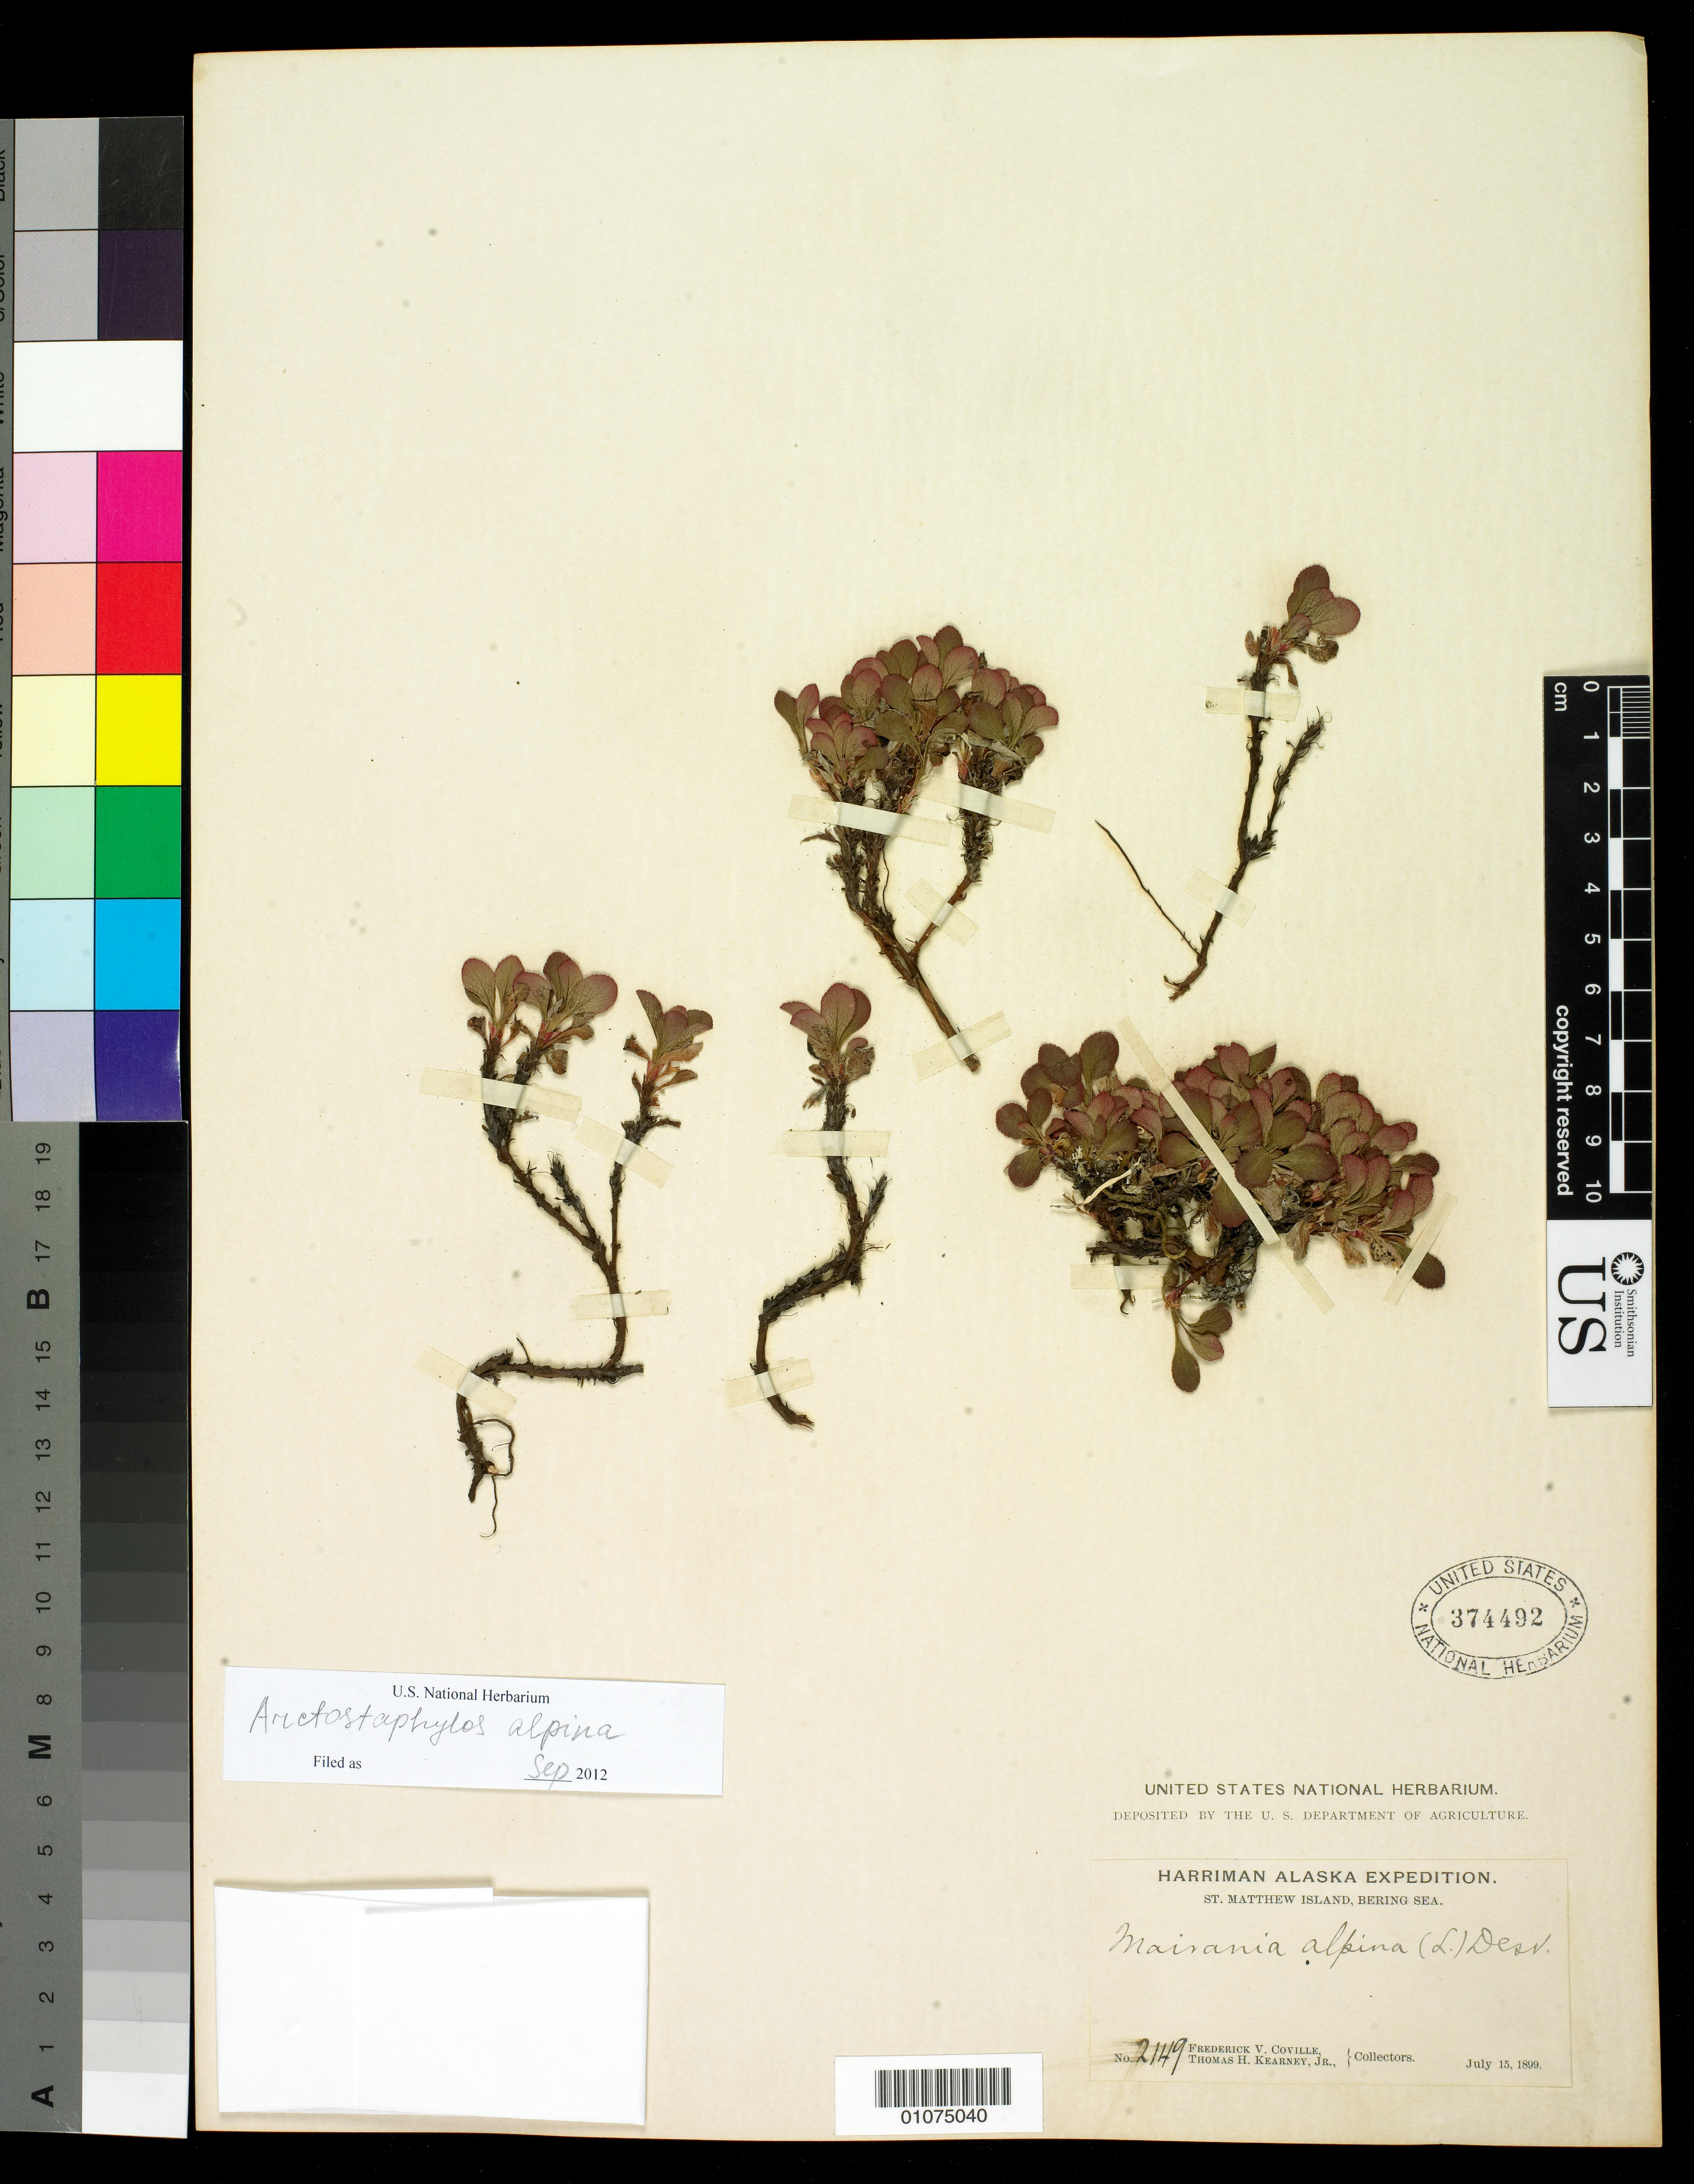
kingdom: Plantae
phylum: Tracheophyta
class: Magnoliopsida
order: Ericales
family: Ericaceae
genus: Arctostaphylos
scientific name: Arctostaphylos alpina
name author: (L.) Spreng.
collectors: F. V. Coville & T. H. Kearney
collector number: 2149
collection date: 1899-07-15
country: United States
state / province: Alaska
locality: St. Matthew Island, Bering Sea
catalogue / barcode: US 374492